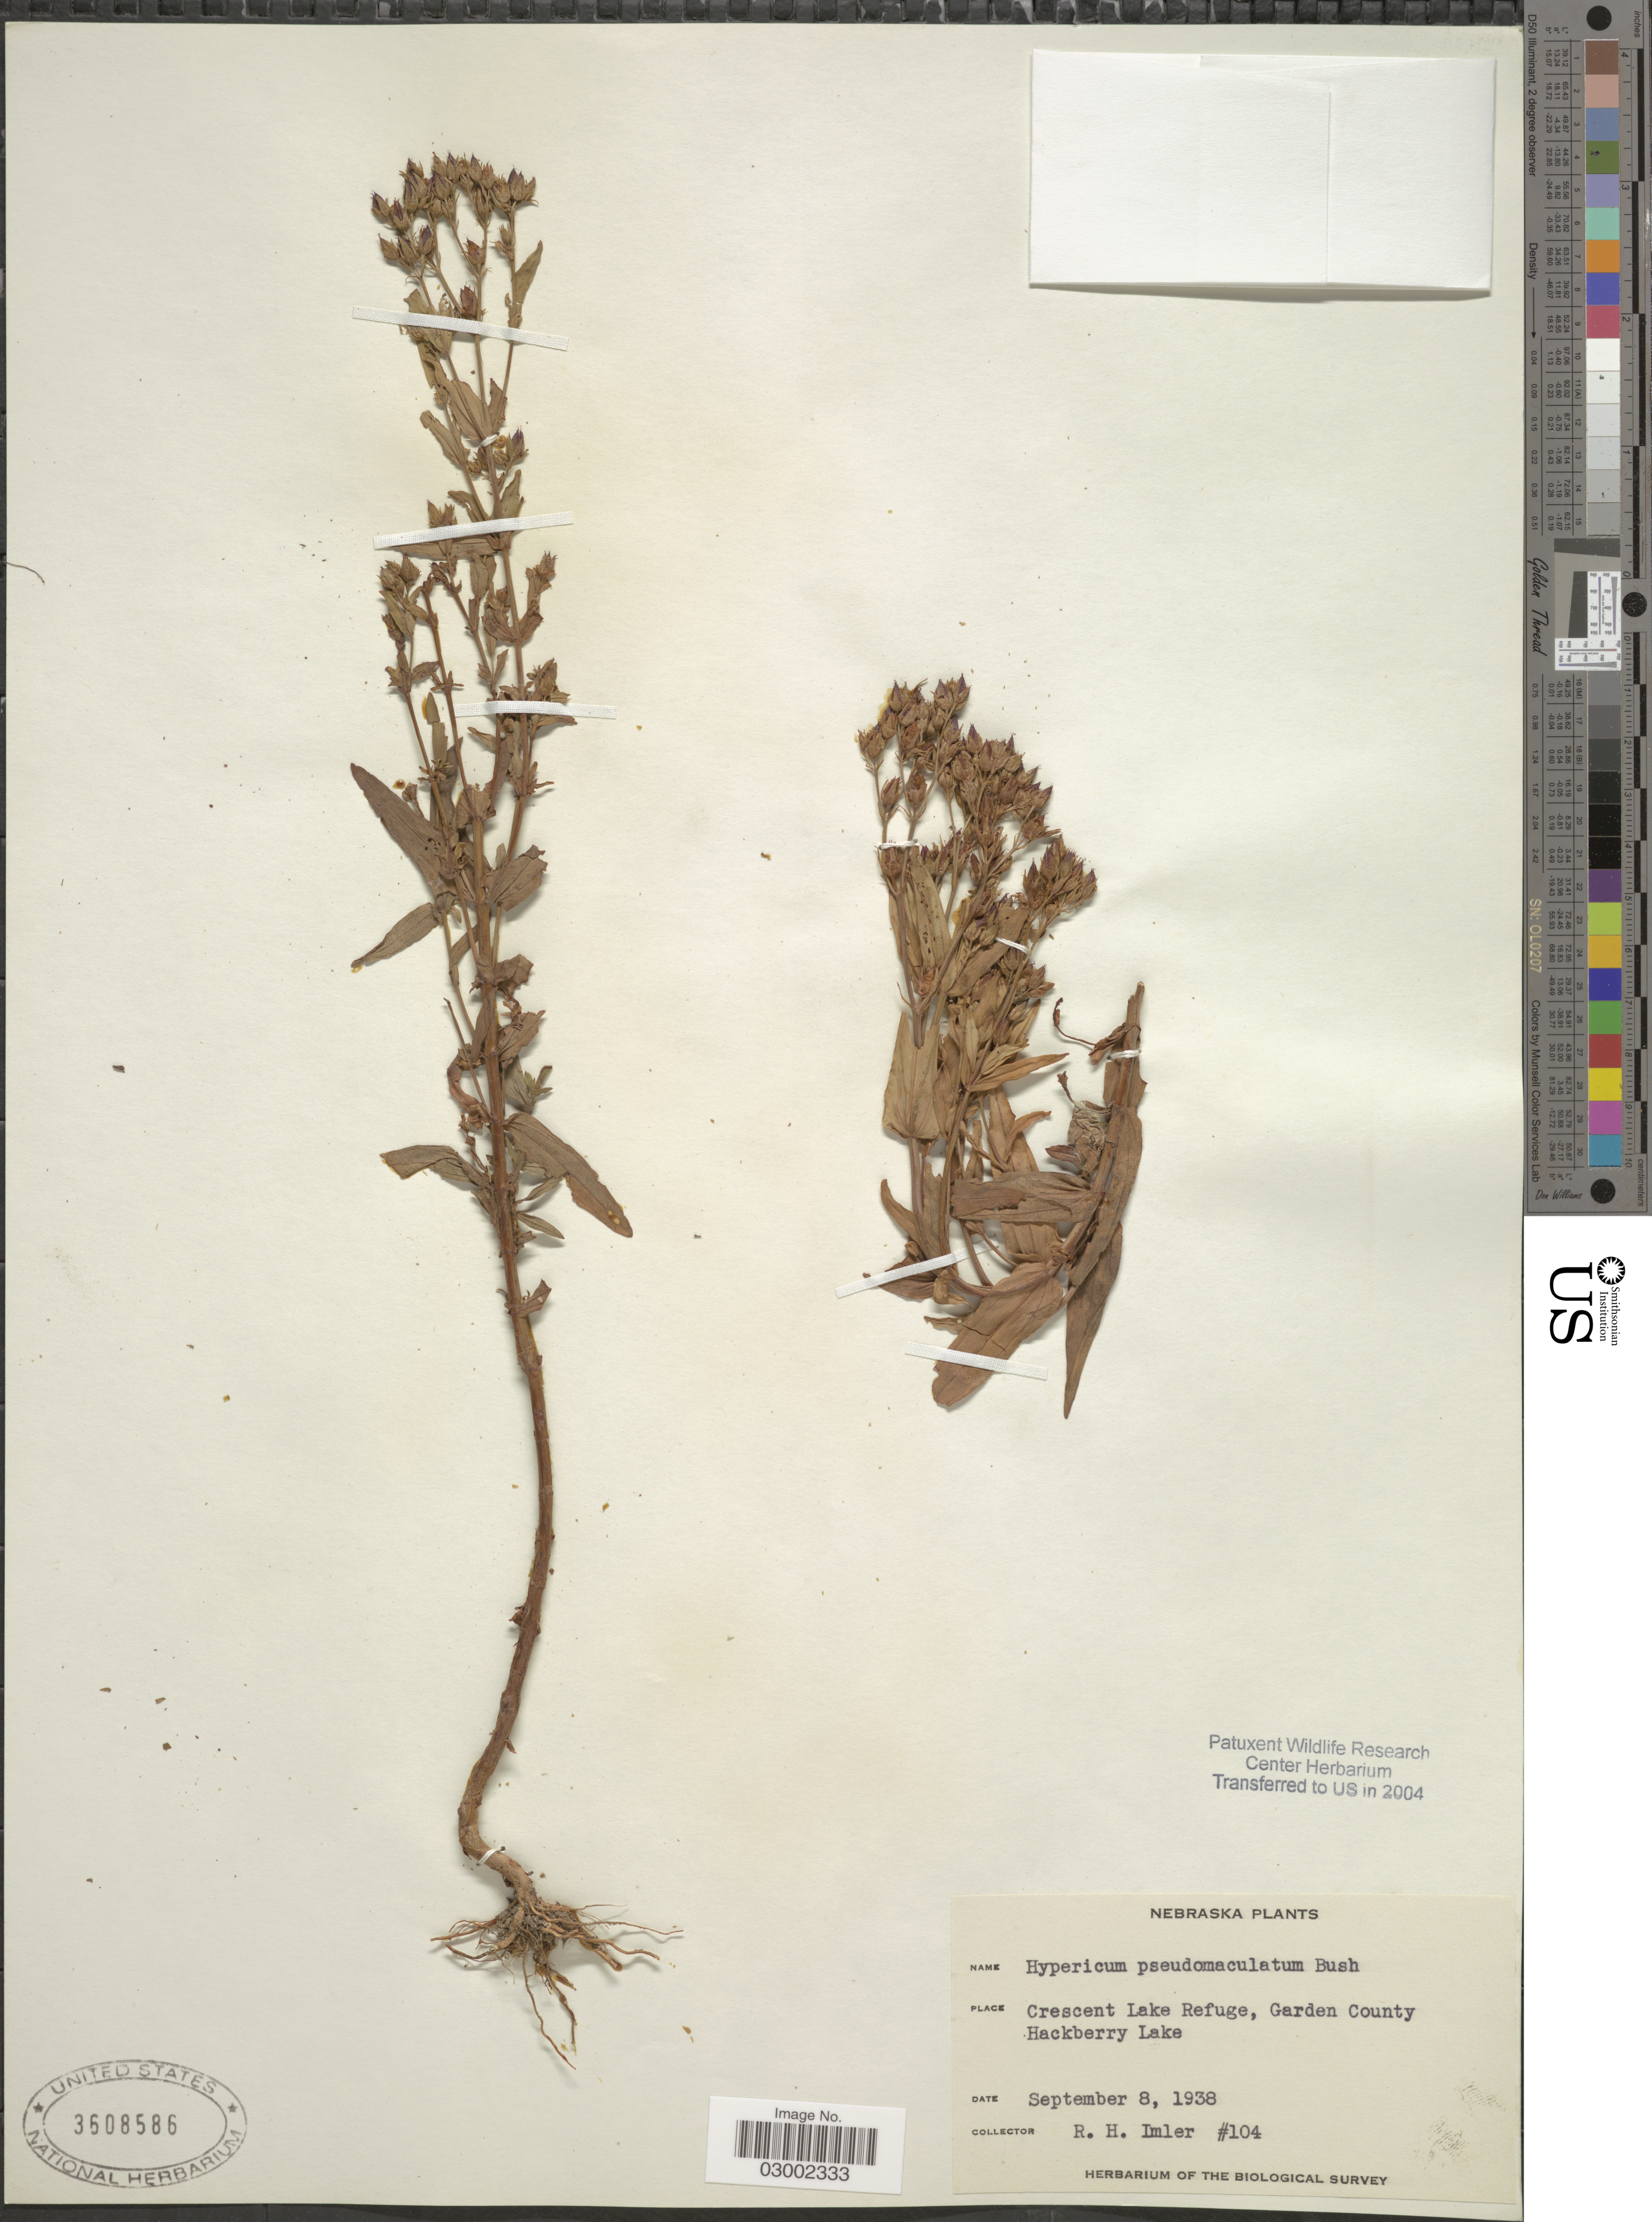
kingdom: Plantae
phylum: Tracheophyta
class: Magnoliopsida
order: Malpighiales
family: Hypericaceae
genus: Hypericum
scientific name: Hypericum pseudomaculatum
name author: Bush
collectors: R. Imler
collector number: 104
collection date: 1938-09-08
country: United States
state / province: Nebraska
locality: Crescent Lake Refuge, Garden County. Hackberry Lake.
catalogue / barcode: US 3608586